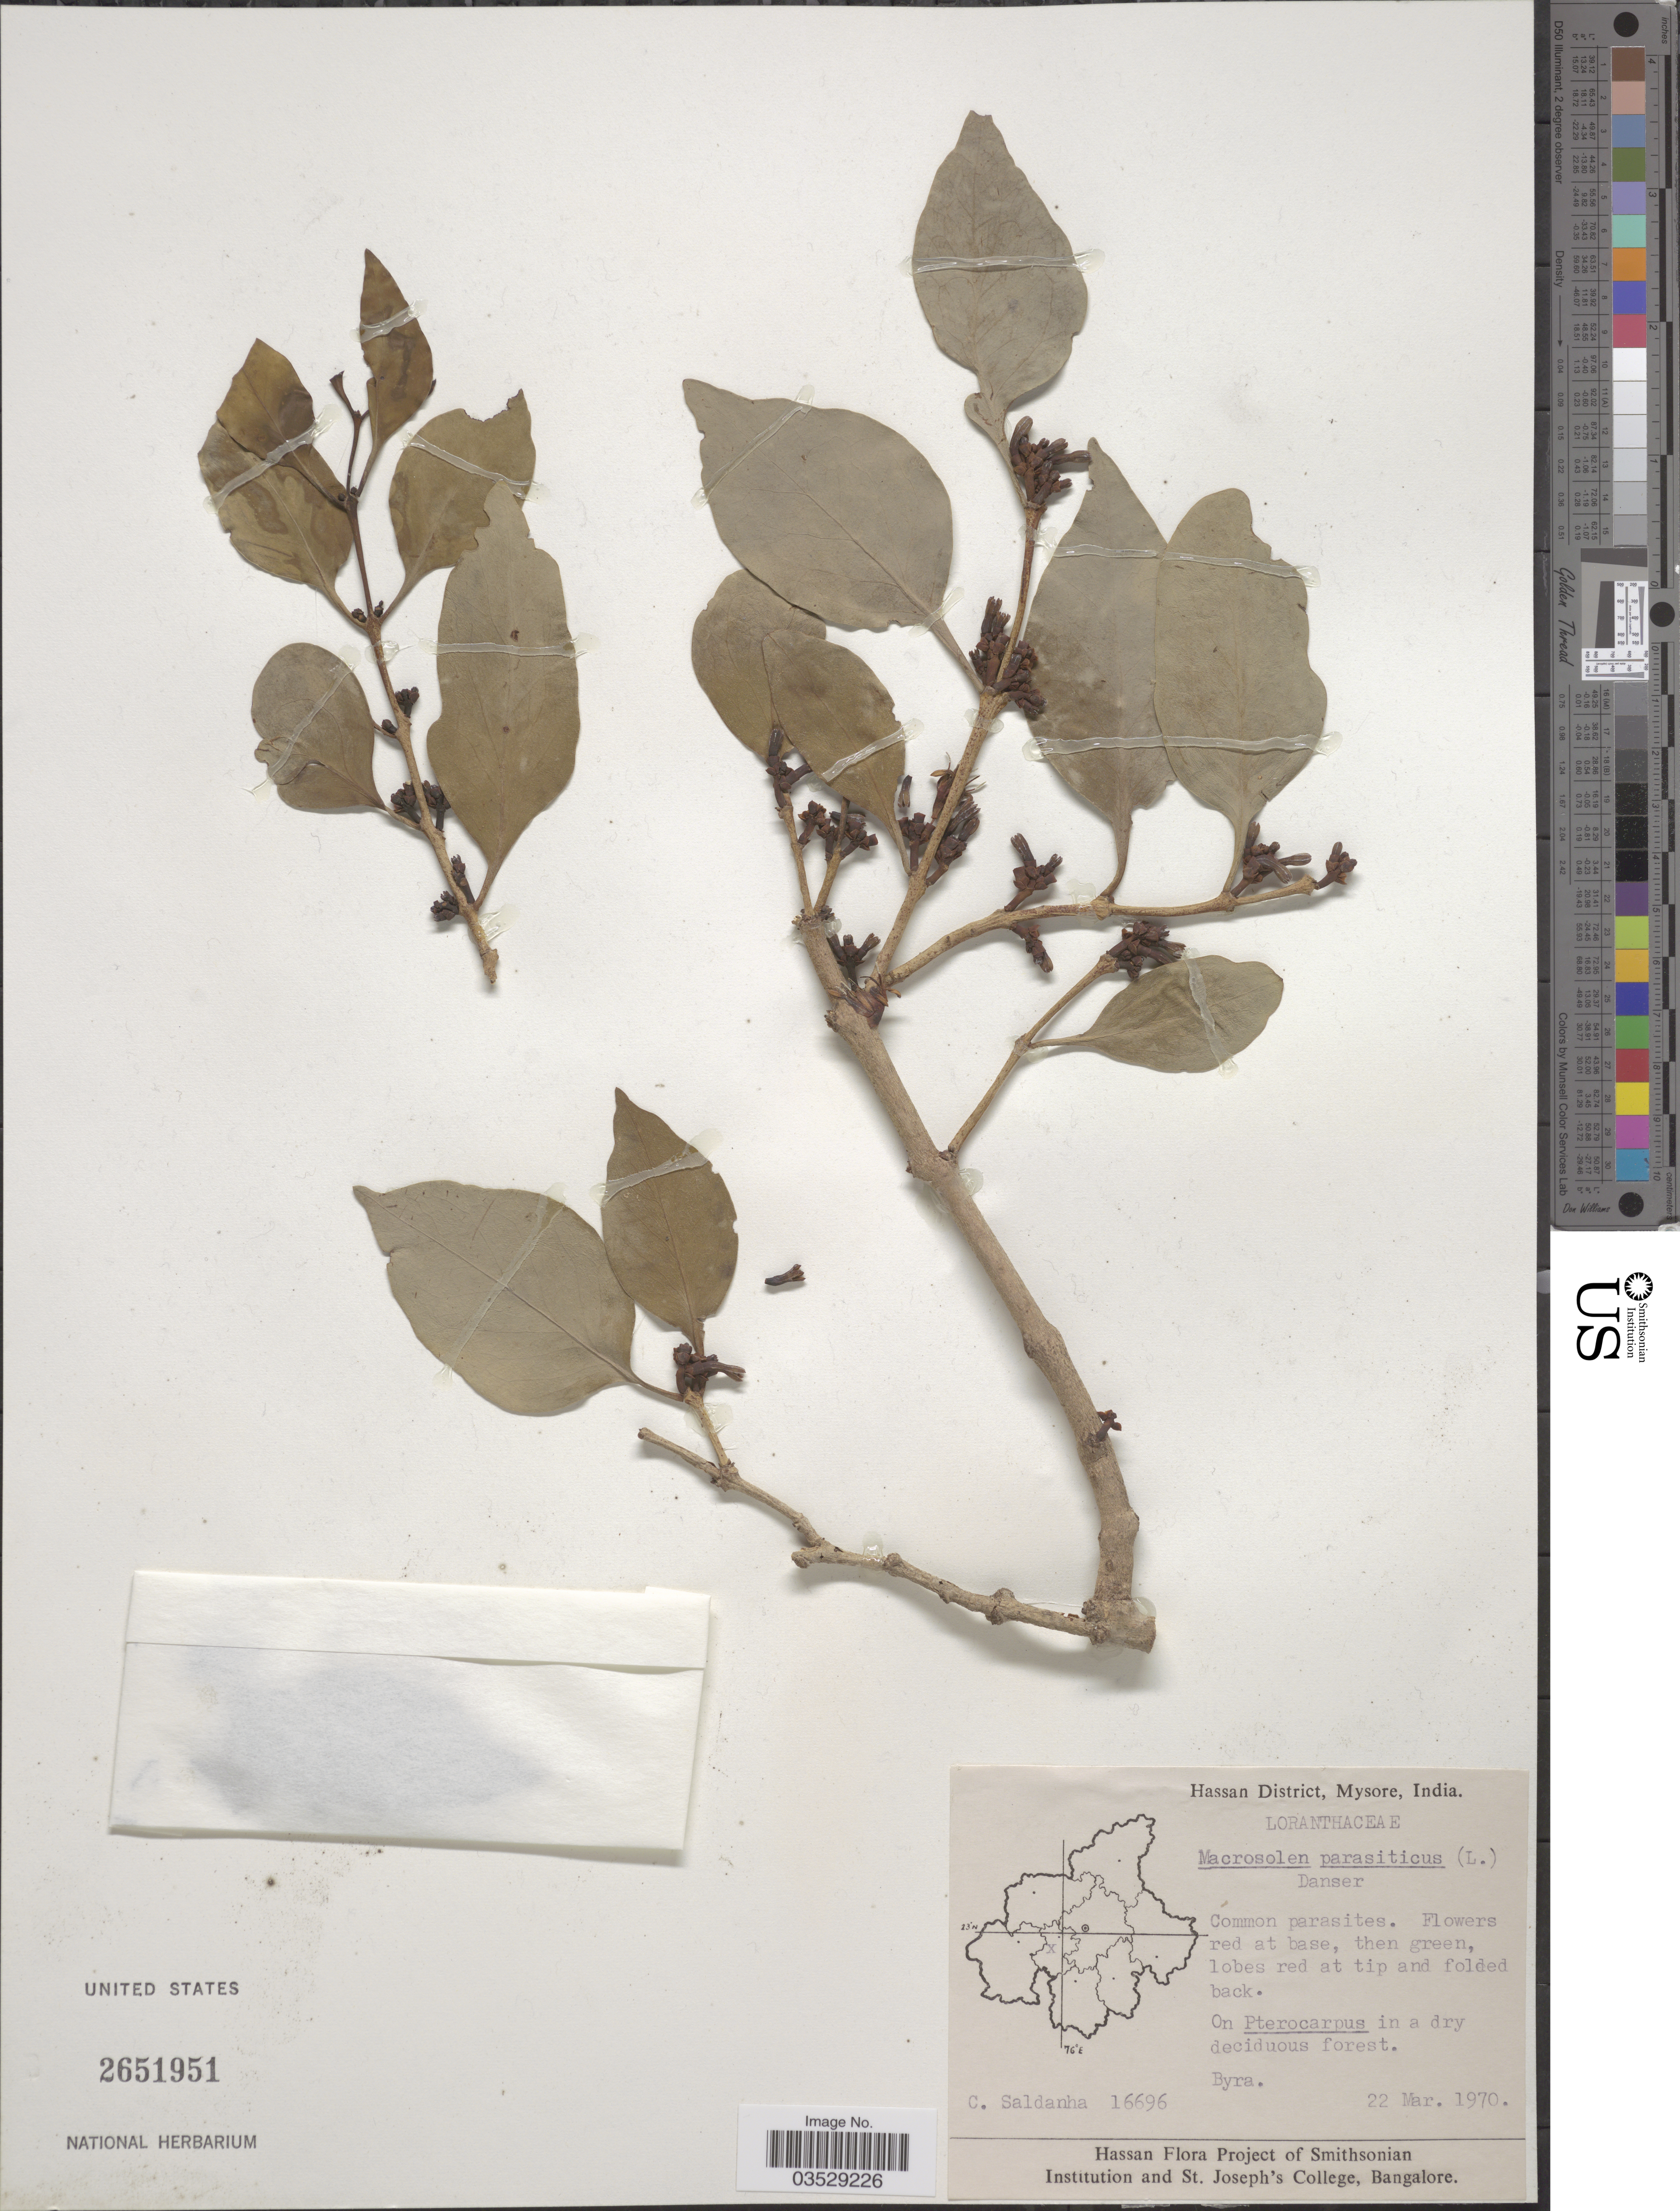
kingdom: Plantae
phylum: Tracheophyta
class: Magnoliopsida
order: Santalales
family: Loranthaceae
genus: Macrosolen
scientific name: Macrosolen capitellatus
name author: (Wight & Arn.) Danser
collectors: C. Saldanha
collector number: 16696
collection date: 1970-03-22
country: India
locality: Hassan District, Mysore. Byra.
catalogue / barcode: US 2651951